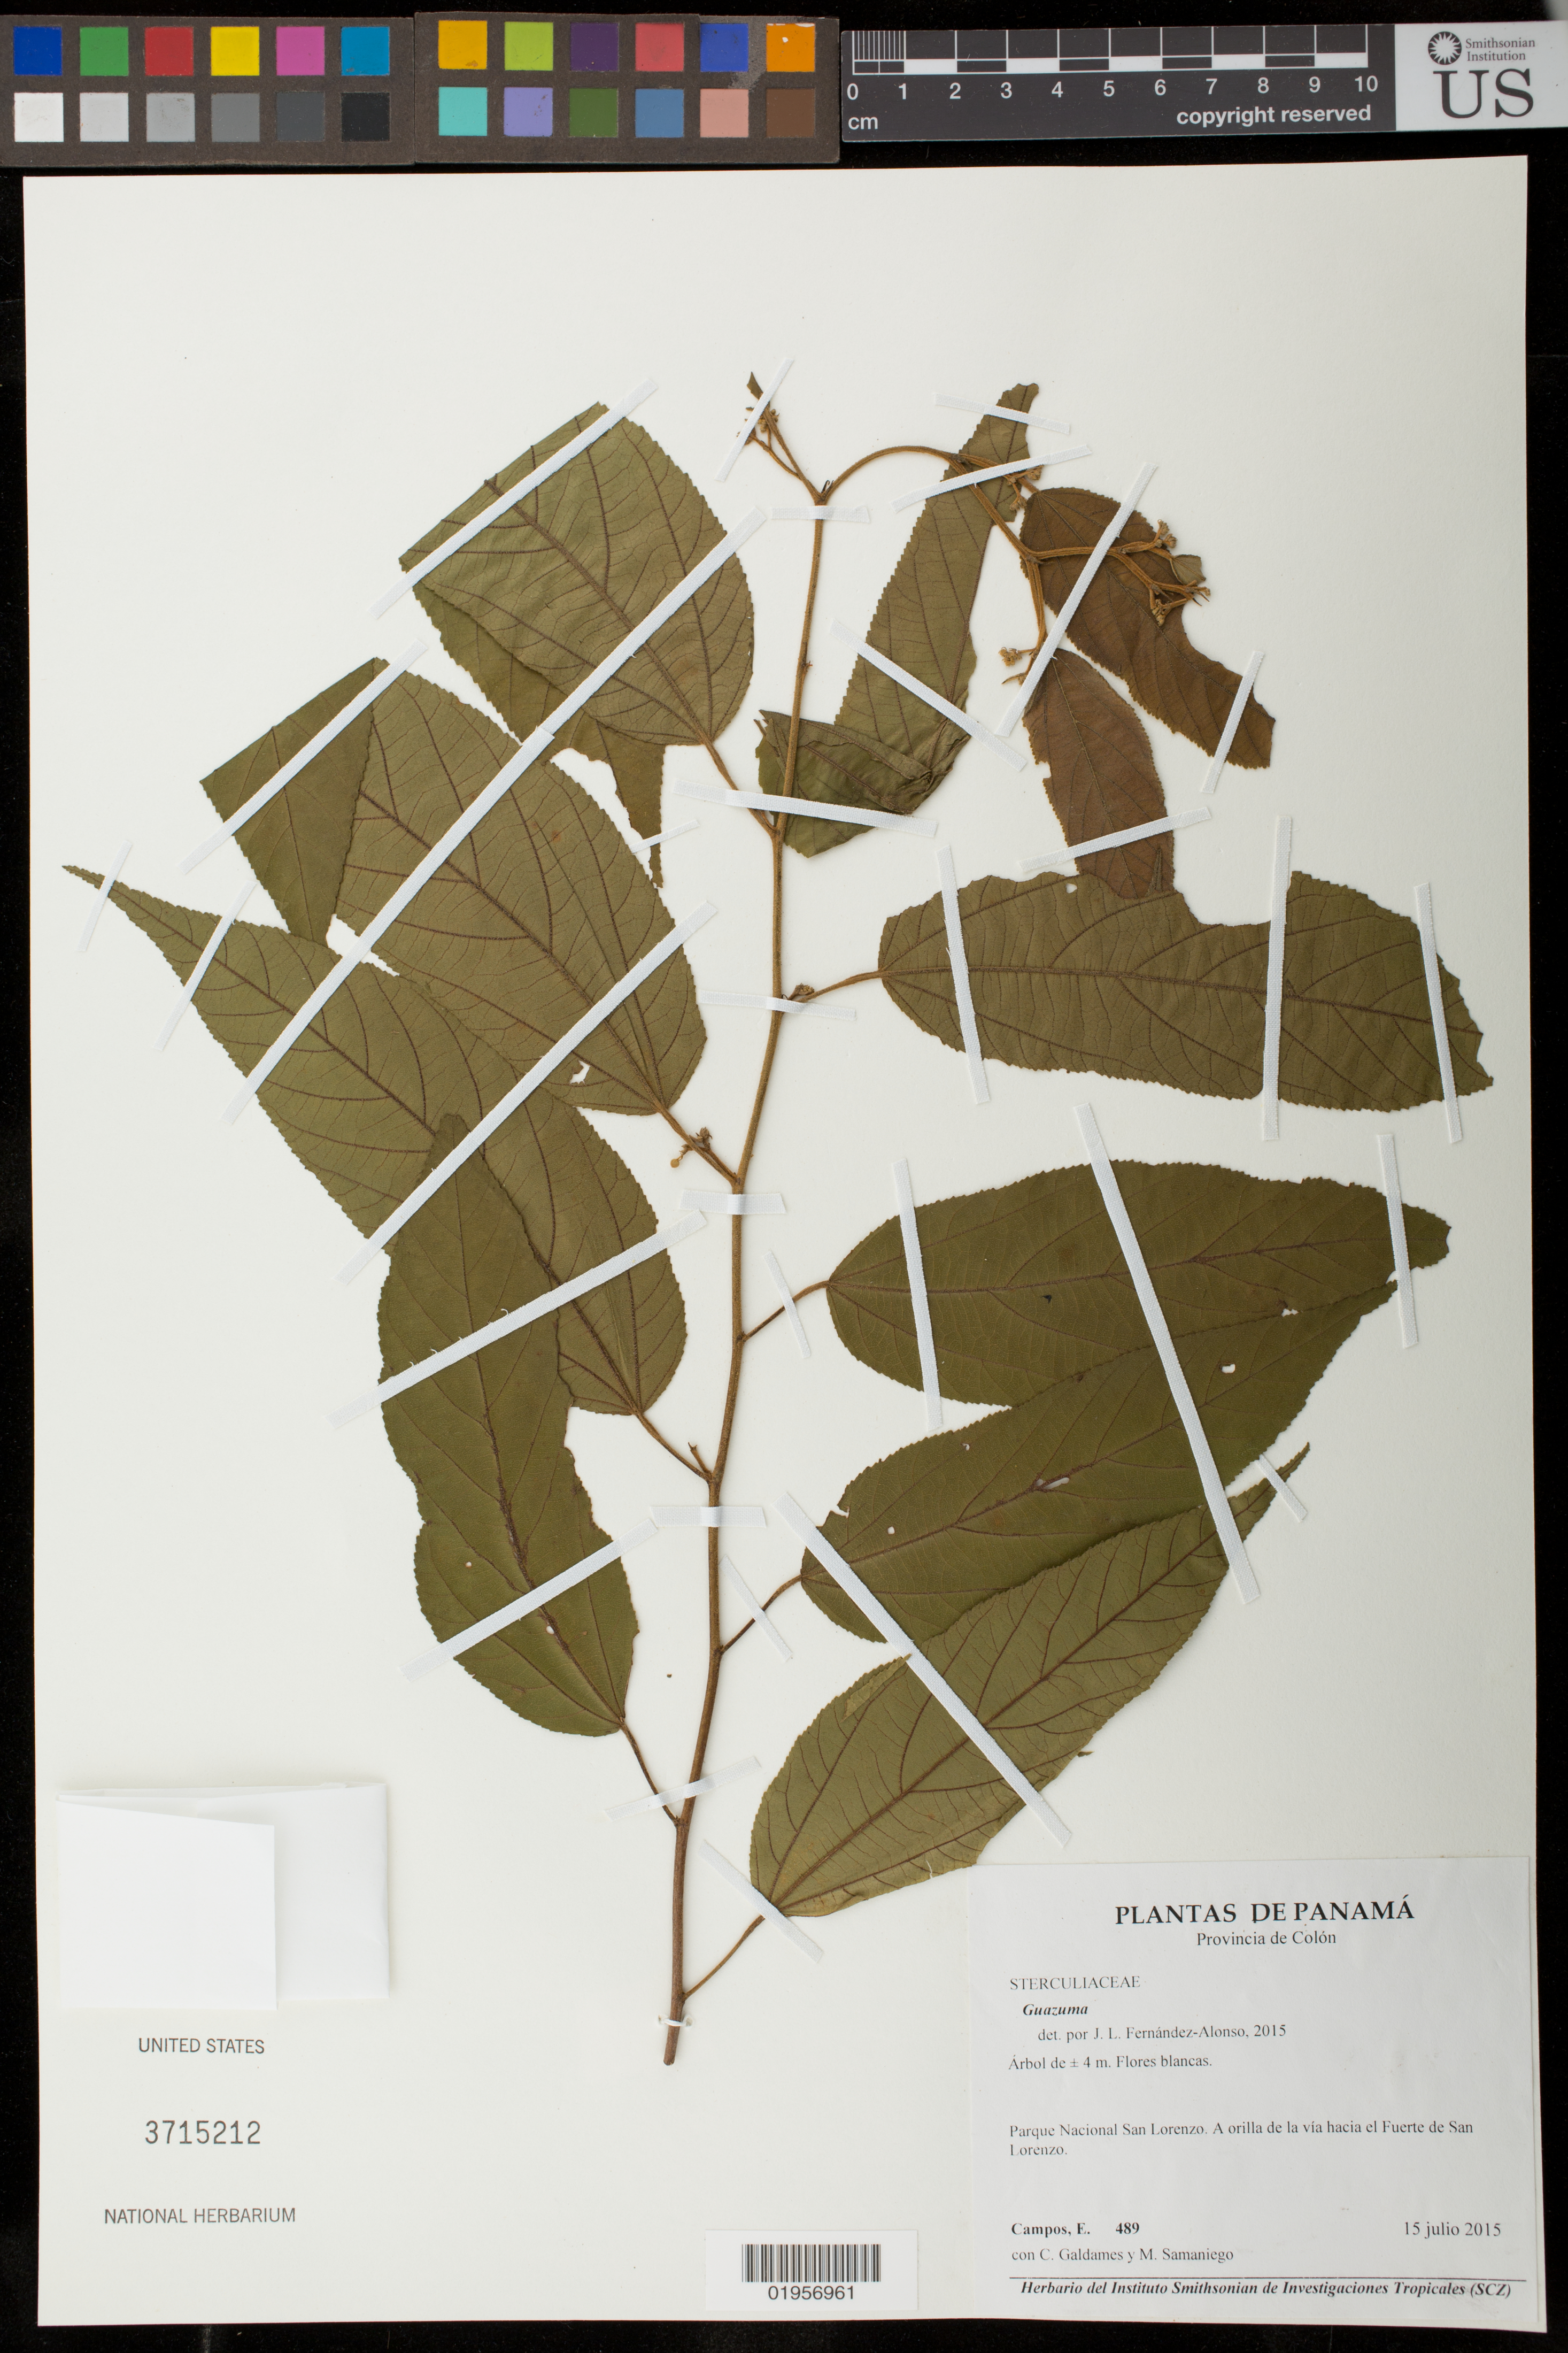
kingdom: Plantae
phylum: Tracheophyta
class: Magnoliopsida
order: Malvales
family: Malvaceae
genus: Guazuma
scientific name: Guazuma ulmifolia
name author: Lam.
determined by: Strong, Mark T., (BOT), Smithsonian Institution - National Museum of Natural History (UNITED STATES)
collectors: C. Galdames, E. Campos & M. Samaniego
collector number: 489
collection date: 2015-07-15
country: Panama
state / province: Colón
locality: Parque Nacional San Lorenzo, a orilla de la via hacia el Fuerte de San Lorenzo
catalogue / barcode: US 3715212